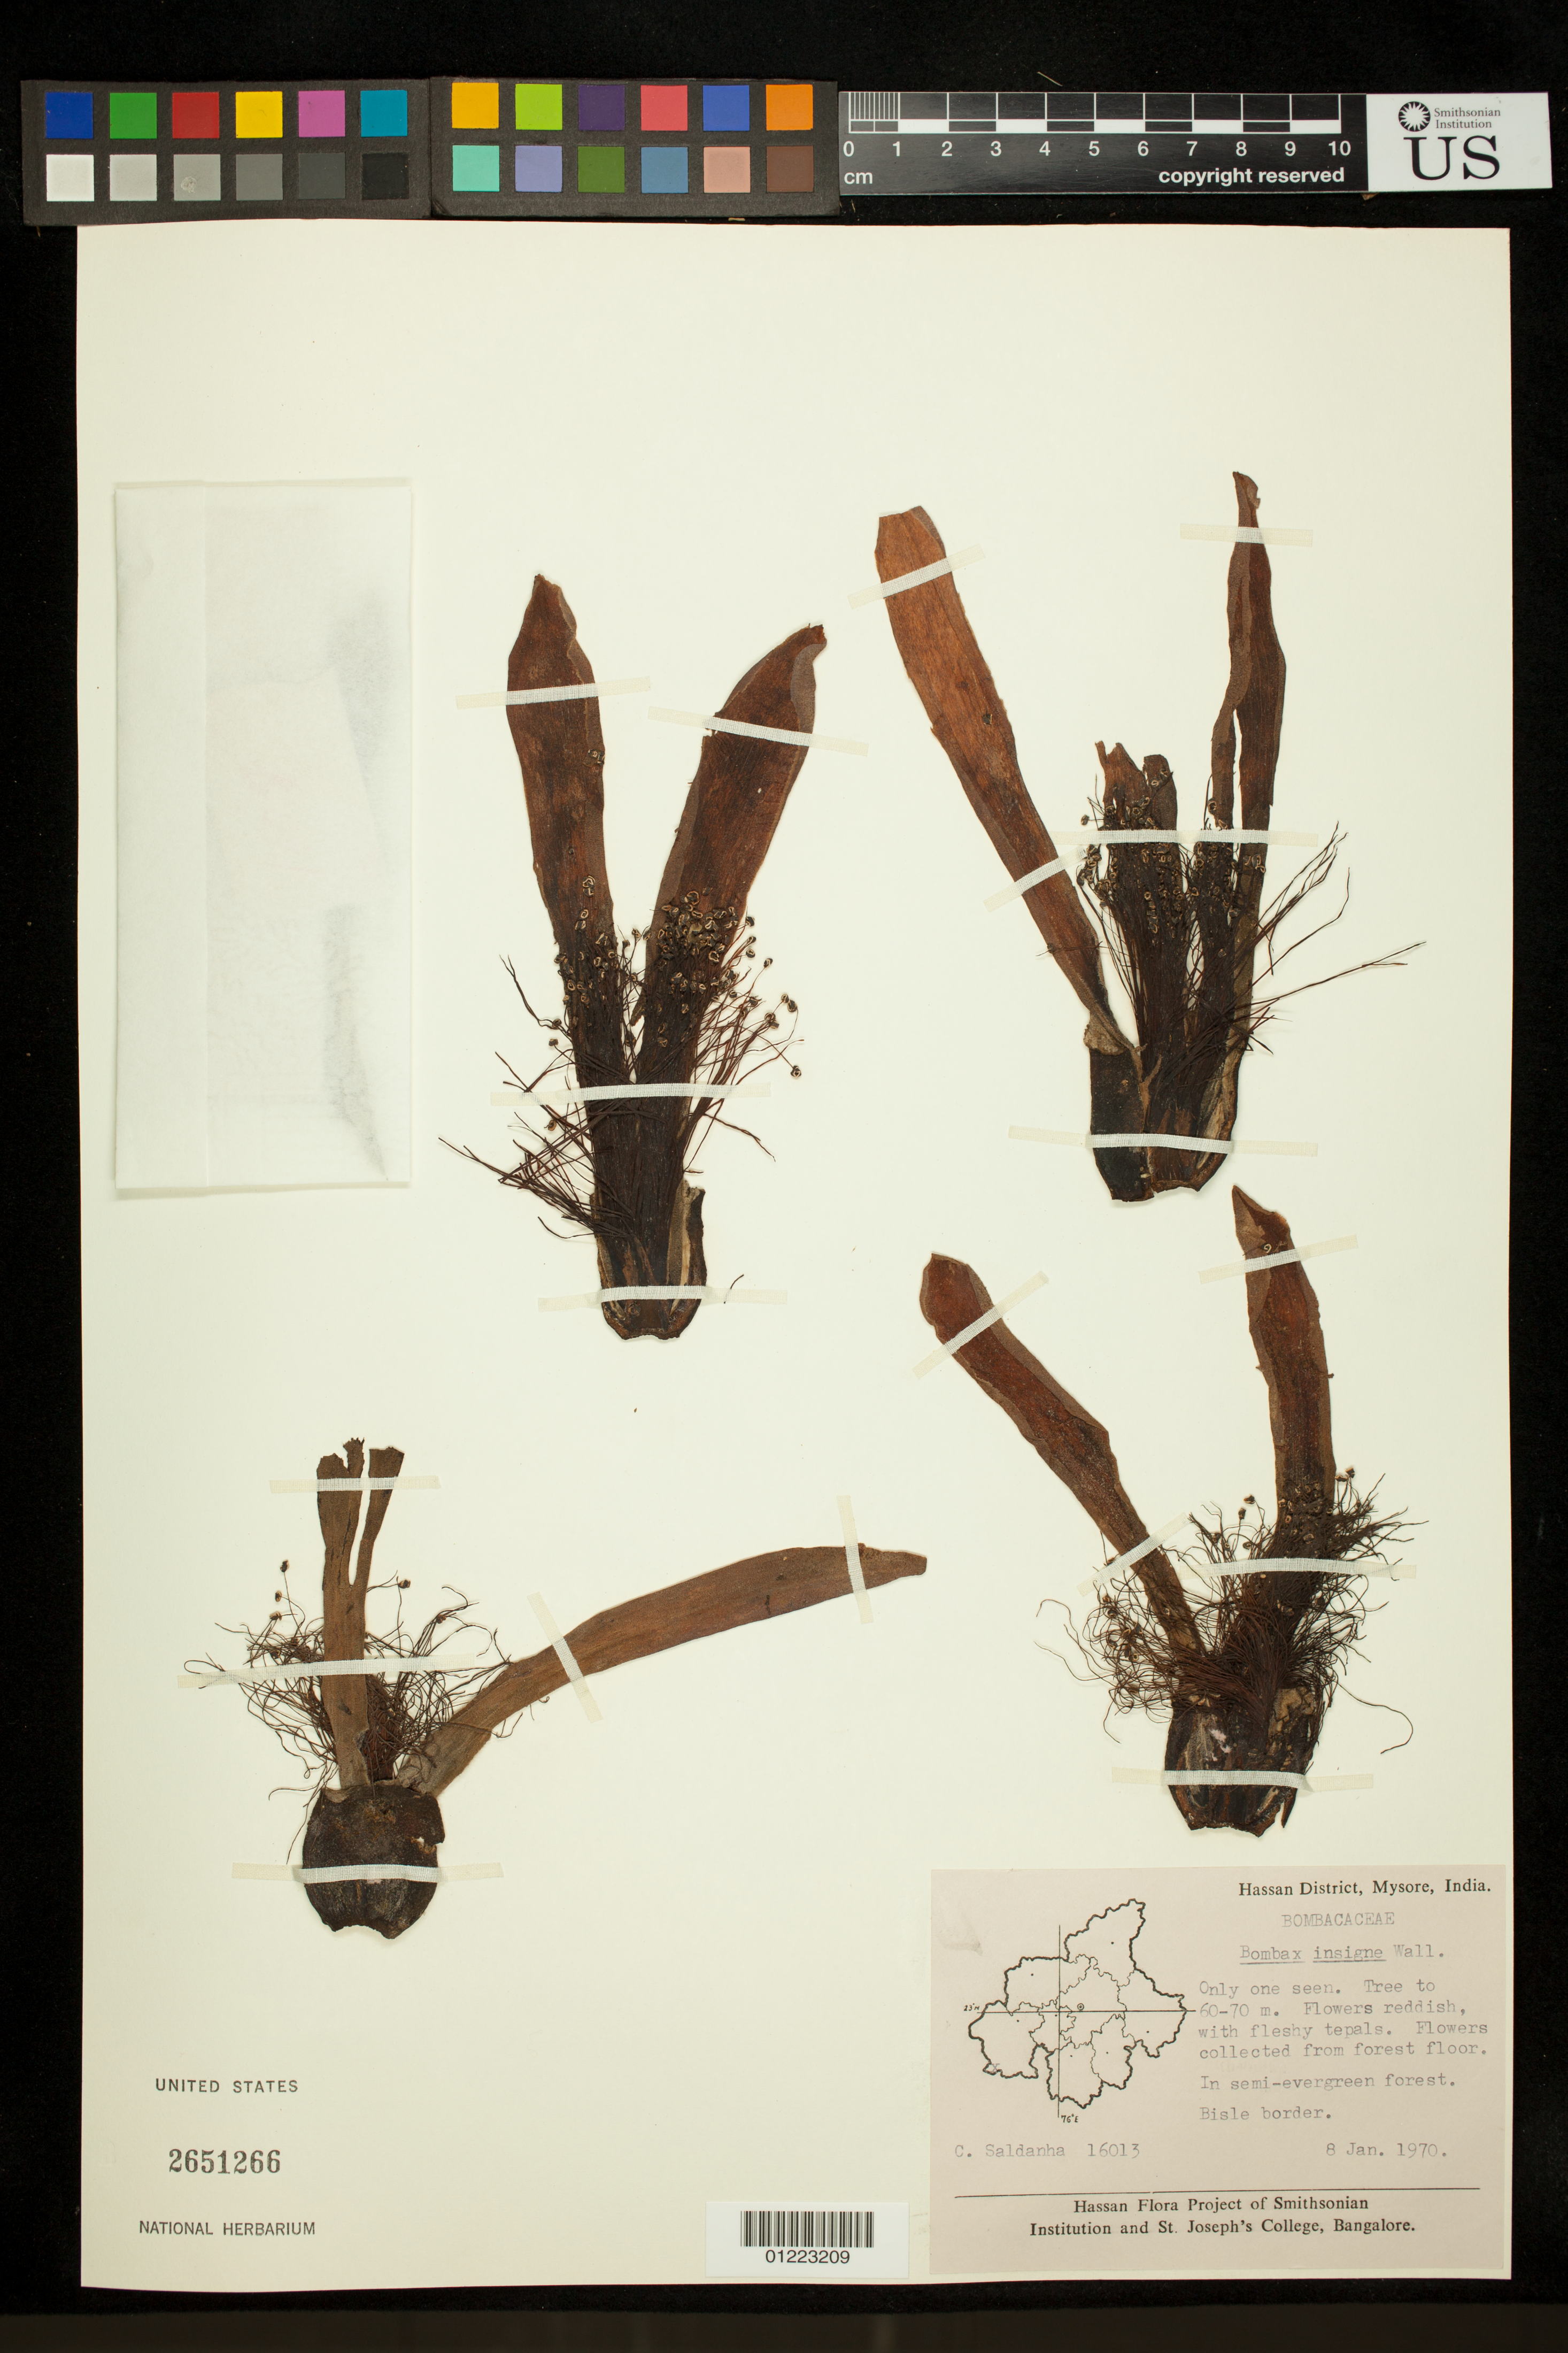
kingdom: Plantae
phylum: Tracheophyta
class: Magnoliopsida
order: Malvales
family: Malvaceae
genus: Bombax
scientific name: Bombax insigne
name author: Wall.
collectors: C. J. Saldanha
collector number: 16013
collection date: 1970-01-08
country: India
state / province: Karnataka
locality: Haaan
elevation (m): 60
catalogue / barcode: US 2651266